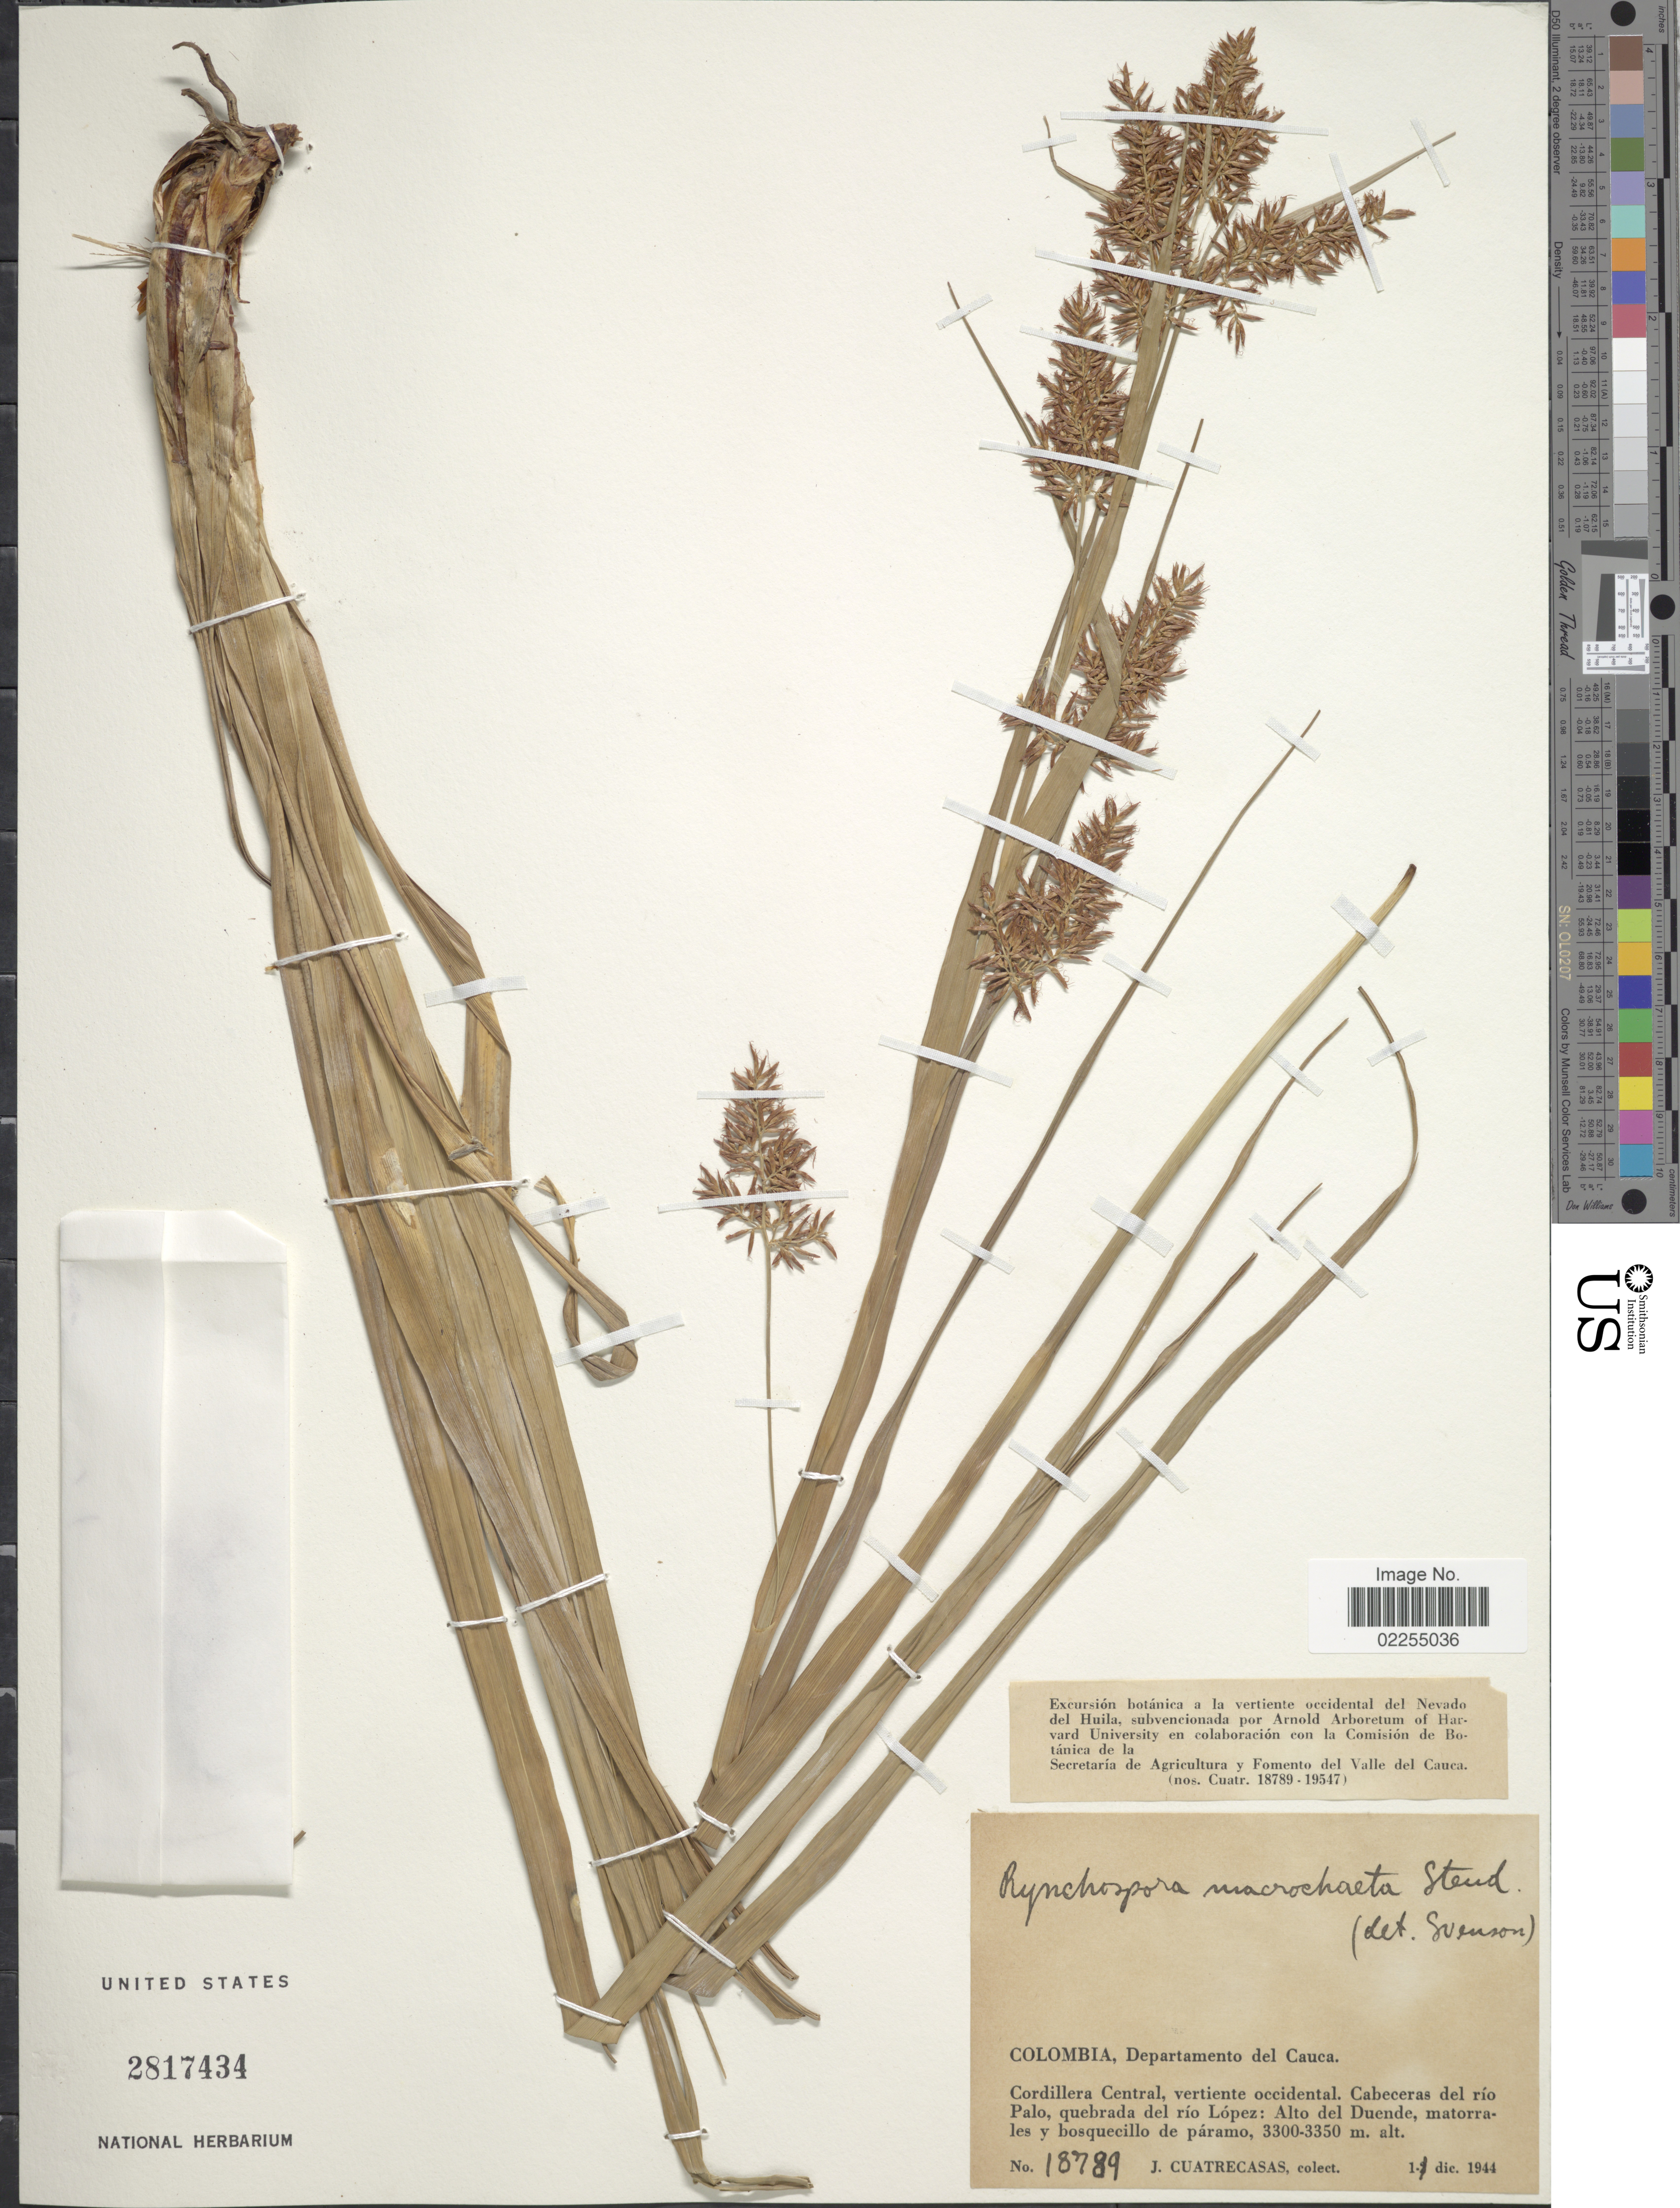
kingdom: Plantae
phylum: Tracheophyta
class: Liliopsida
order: Poales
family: Cyperaceae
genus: Rhynchospora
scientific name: Rhynchospora macrochaeta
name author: Steud. ex Boeckeler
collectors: J. Cuatrecasas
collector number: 18789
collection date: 1944-12-01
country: Colombia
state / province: Valle del Cauca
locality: Departamento del Cauca, Cordillera Central, vertiente occidental, Cabeceras del rio Palo, quebrada del rio Lopez, del Duende, matorrales y bosquecillo de paramo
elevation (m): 3300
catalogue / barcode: US 2817434